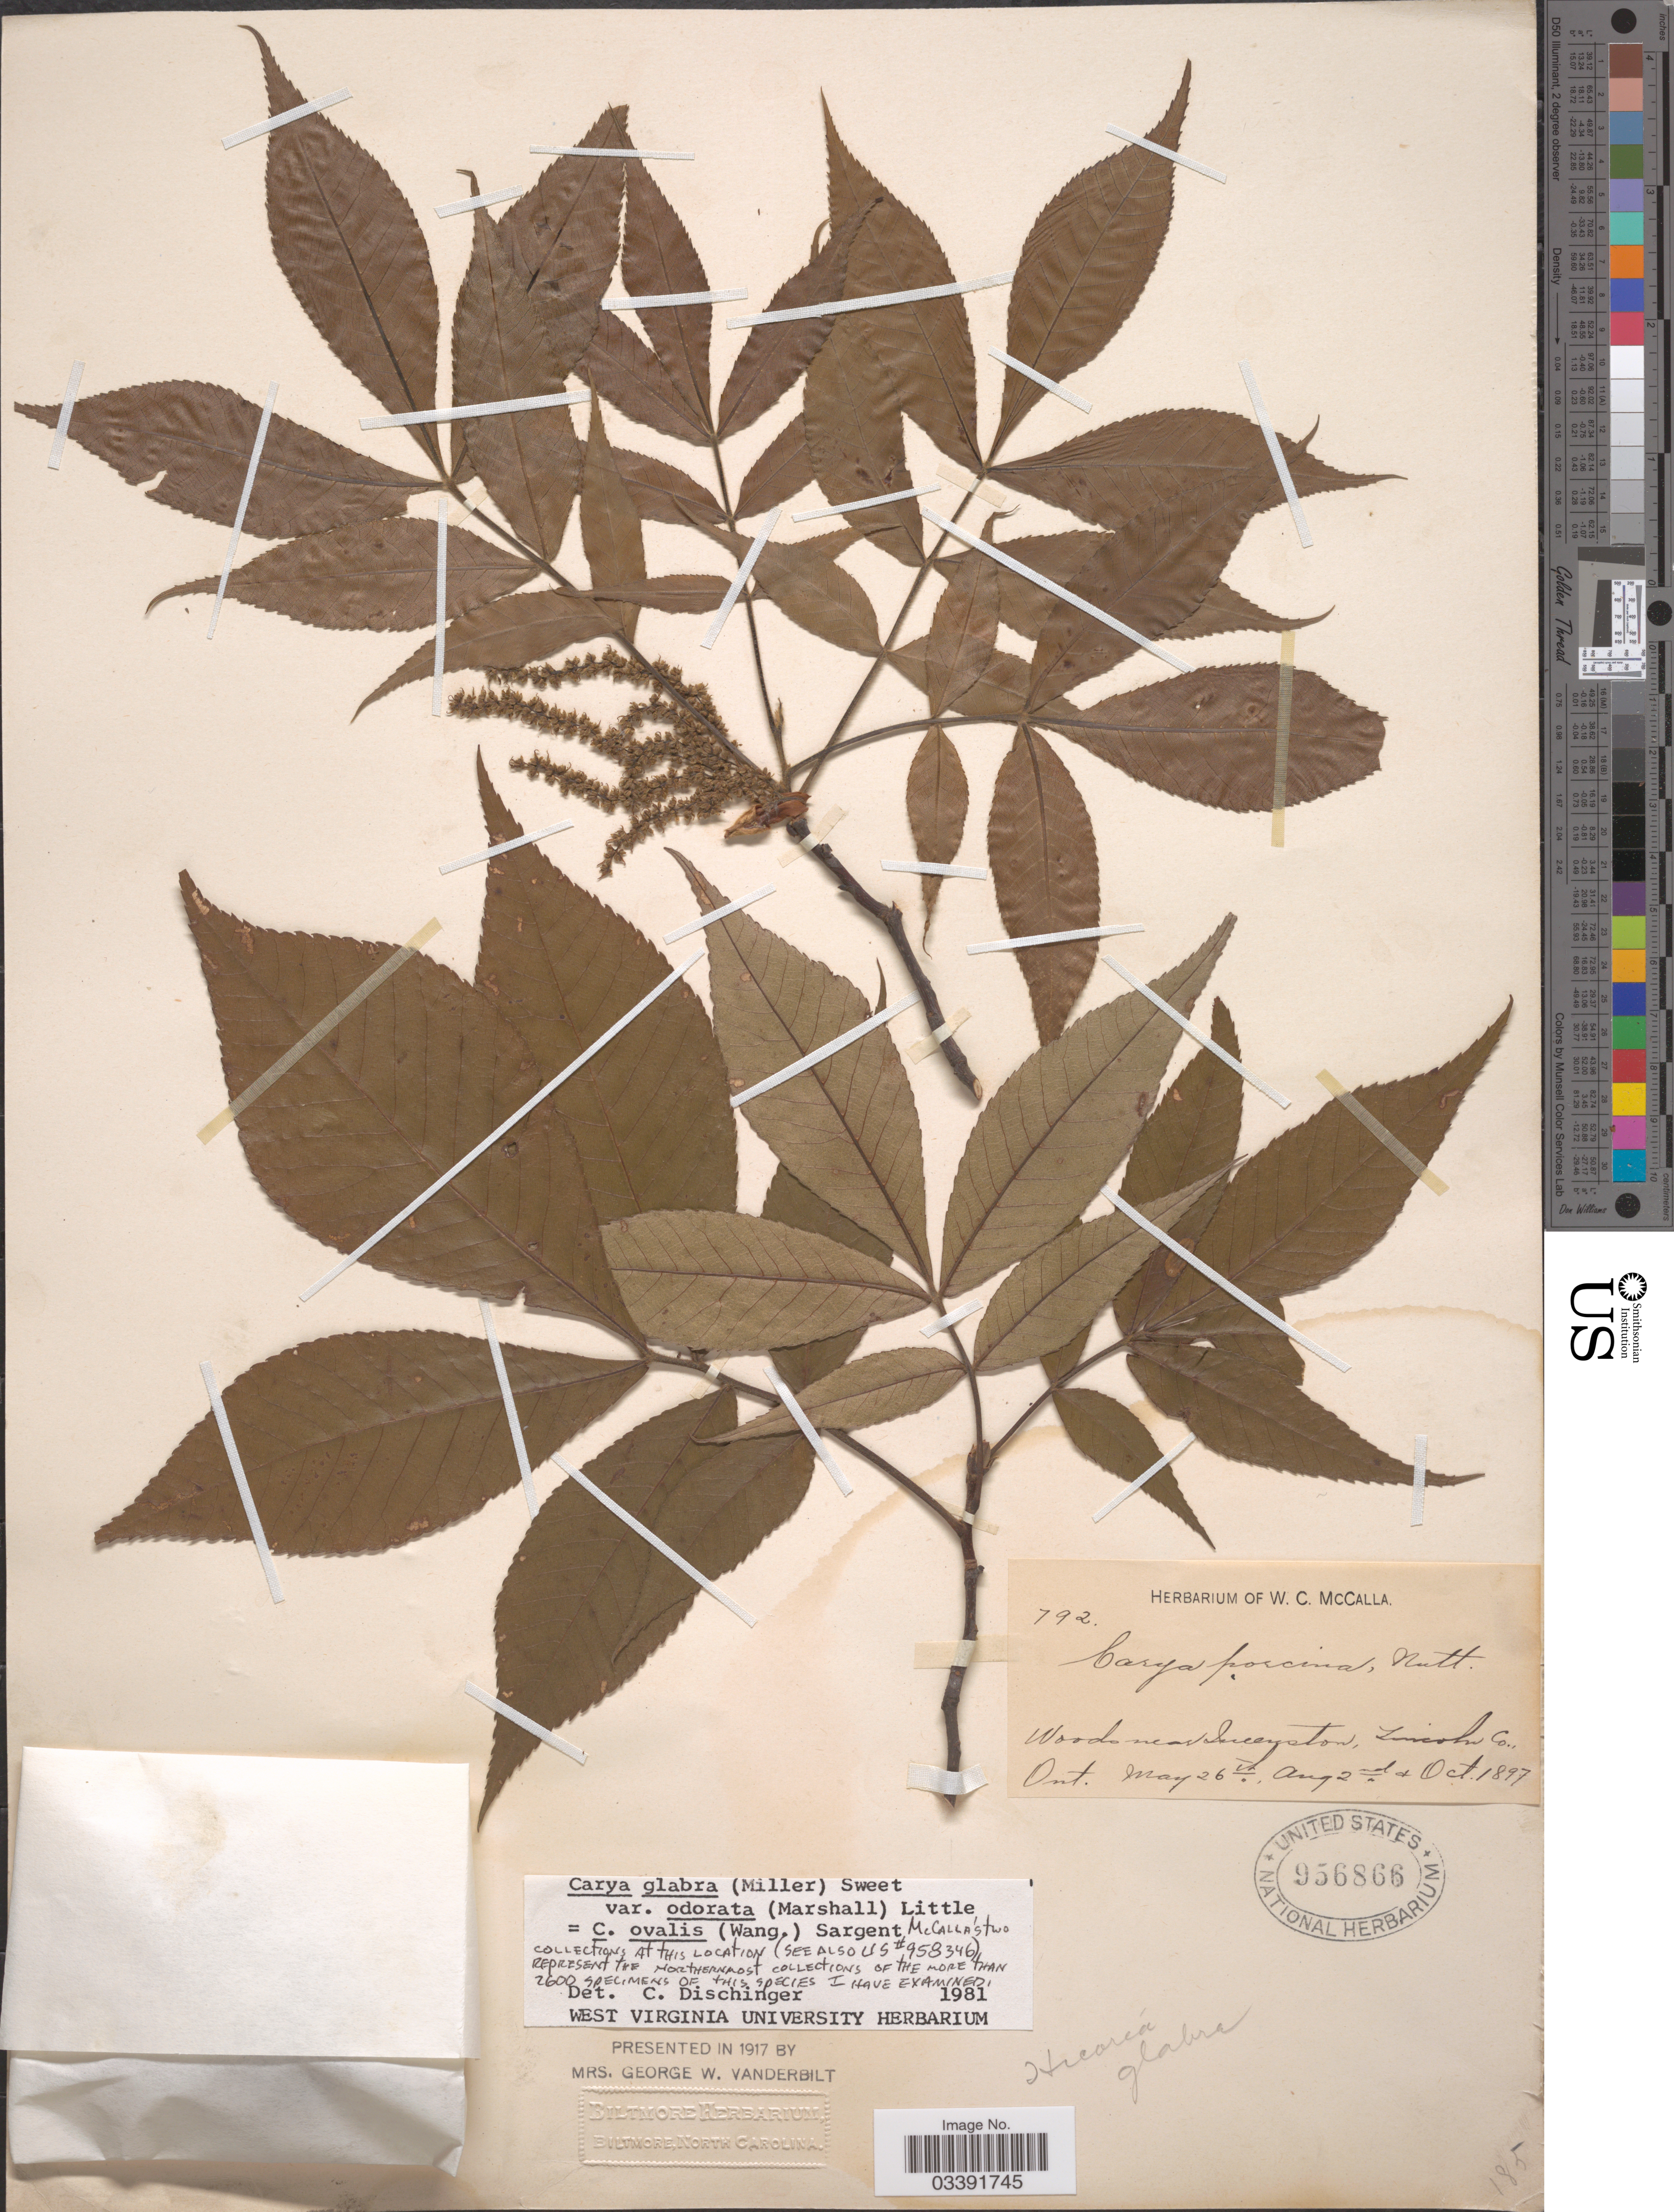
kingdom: Plantae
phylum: Tracheophyta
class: Magnoliopsida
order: Fagales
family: Juglandaceae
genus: Carya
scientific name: Carya glabra var. odorata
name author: (Marshall) Little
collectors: ex herb. W. C. McCalla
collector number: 792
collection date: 1897-05-26/1897-10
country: Canada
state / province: Ontario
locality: Woods near Queenston, Lincoln Co.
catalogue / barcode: US 956866